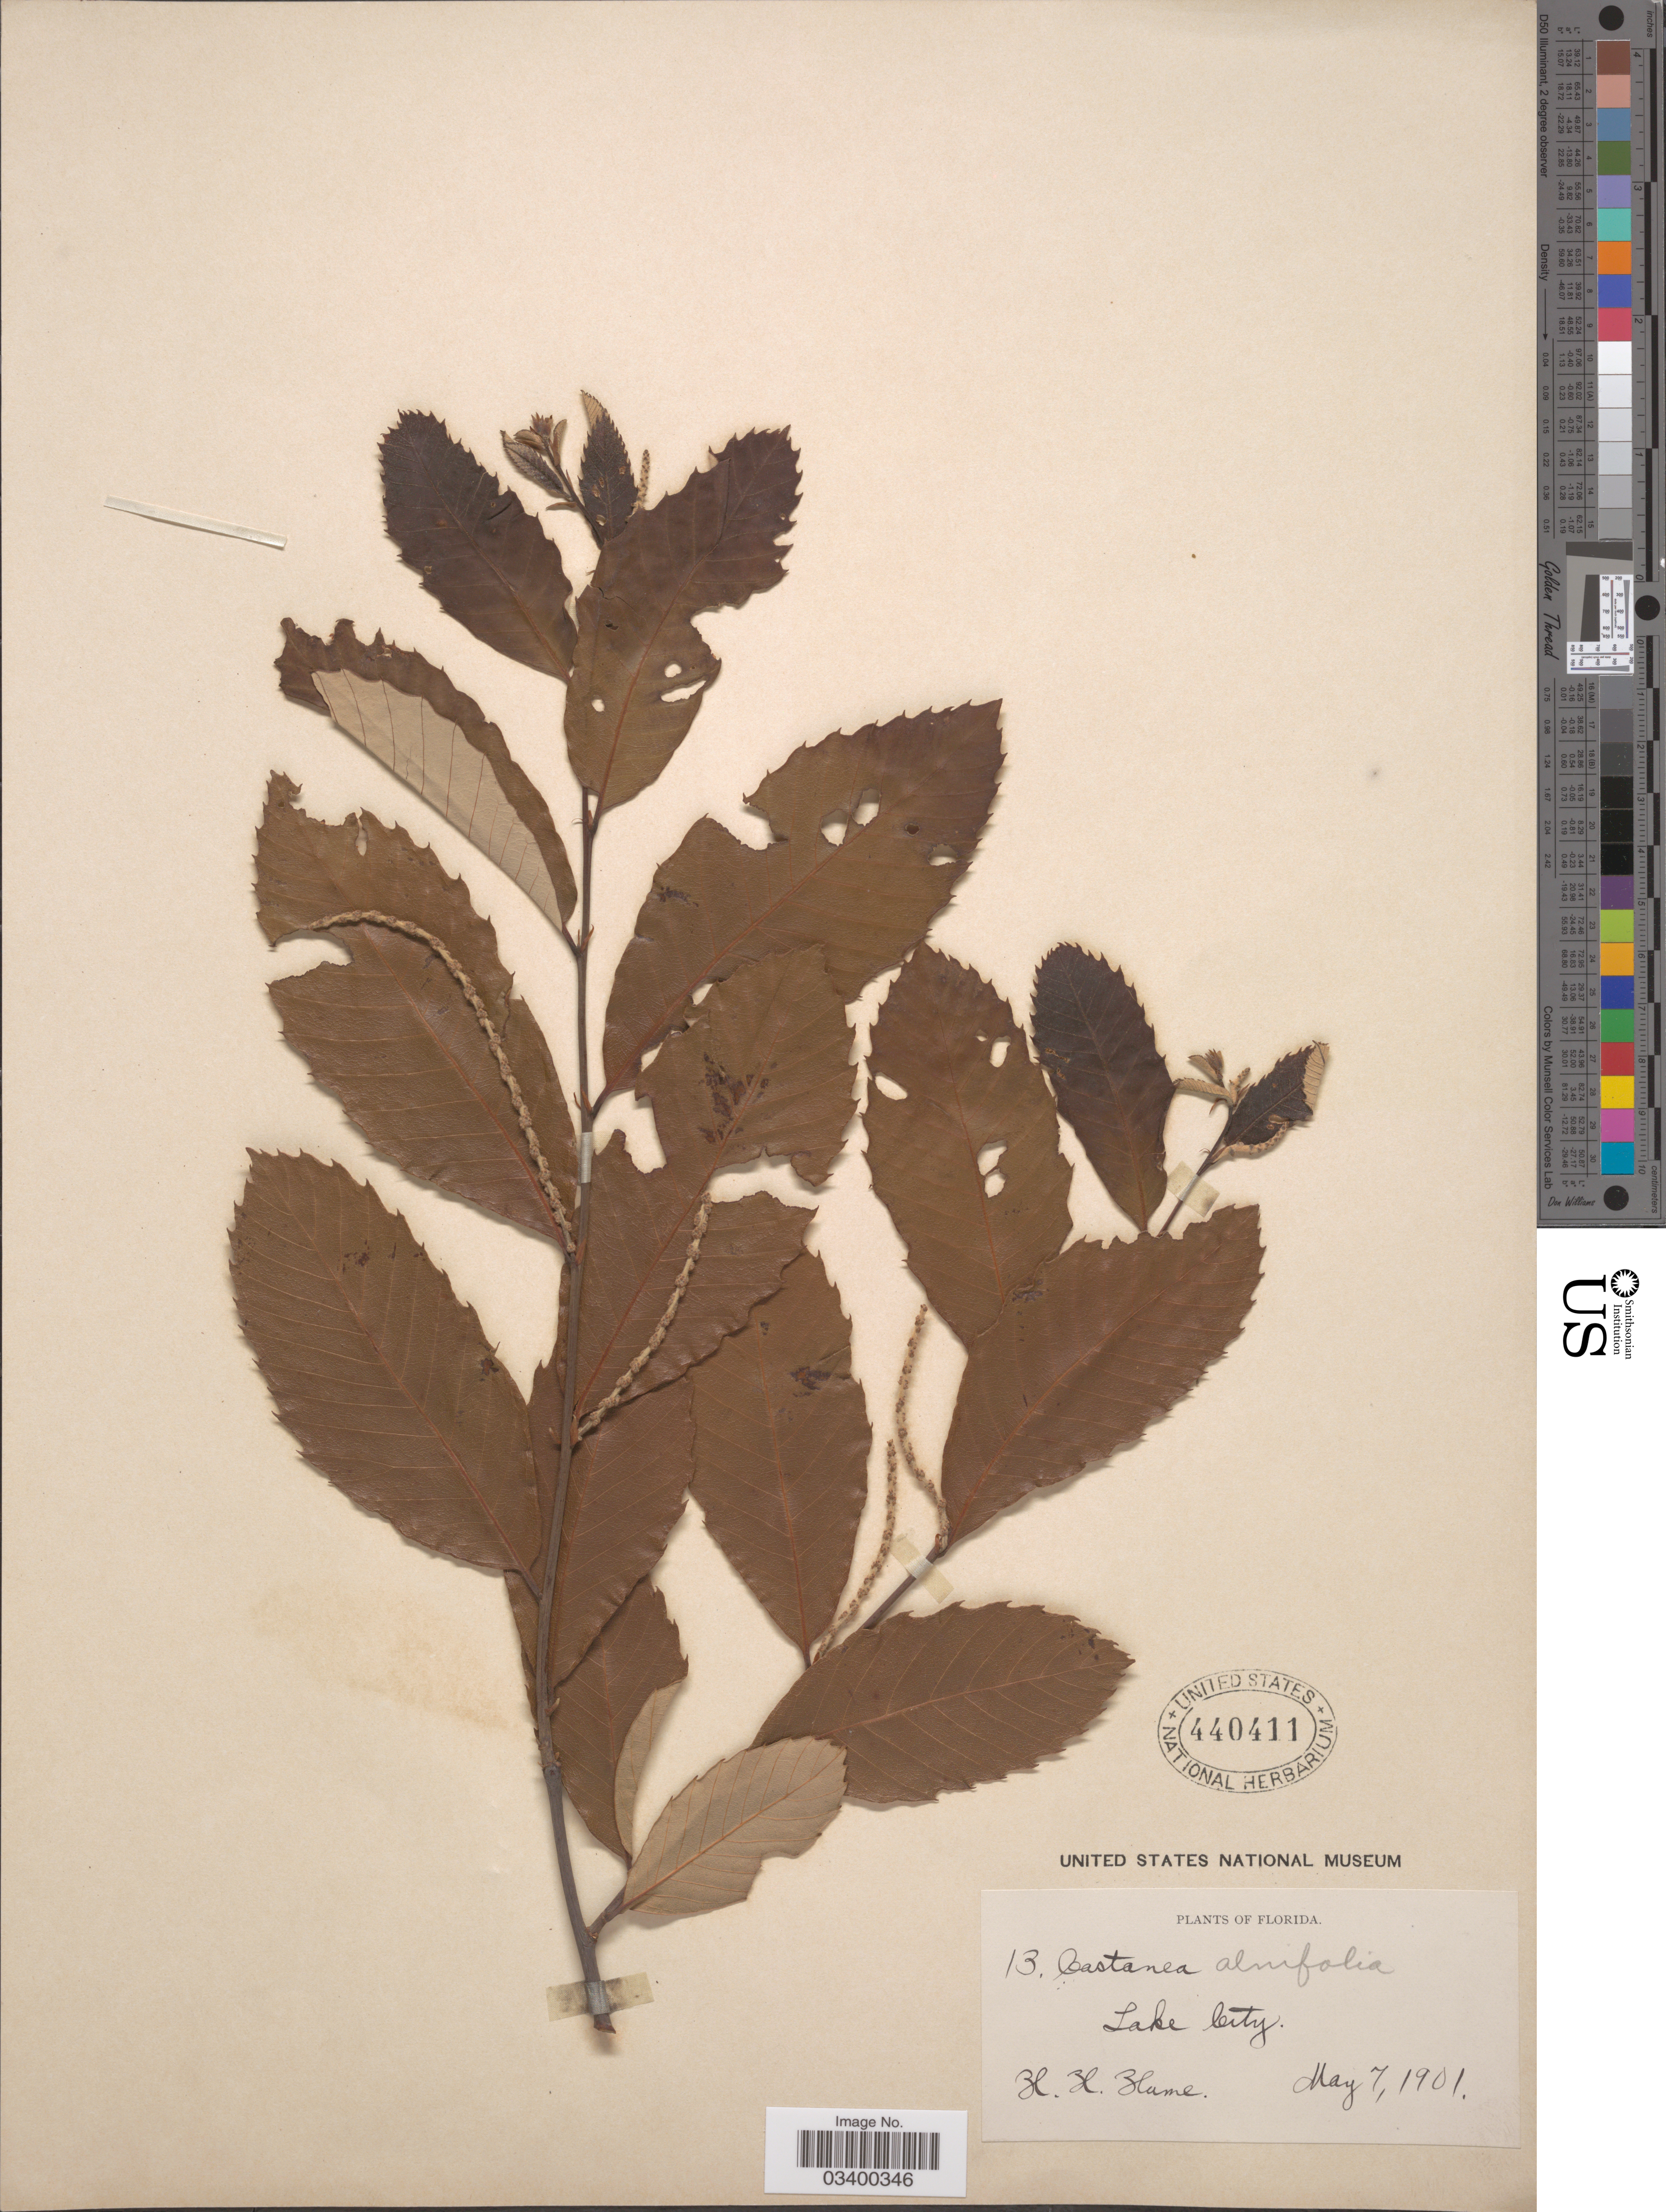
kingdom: Plantae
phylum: Tracheophyta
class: Magnoliopsida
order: Fagales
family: Fagaceae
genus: Castanea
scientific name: Castanea alnifolia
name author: Nutt.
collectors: H. Hume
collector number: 13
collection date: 1901-05-07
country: United States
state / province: Florida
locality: Lake City.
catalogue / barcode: US 440411